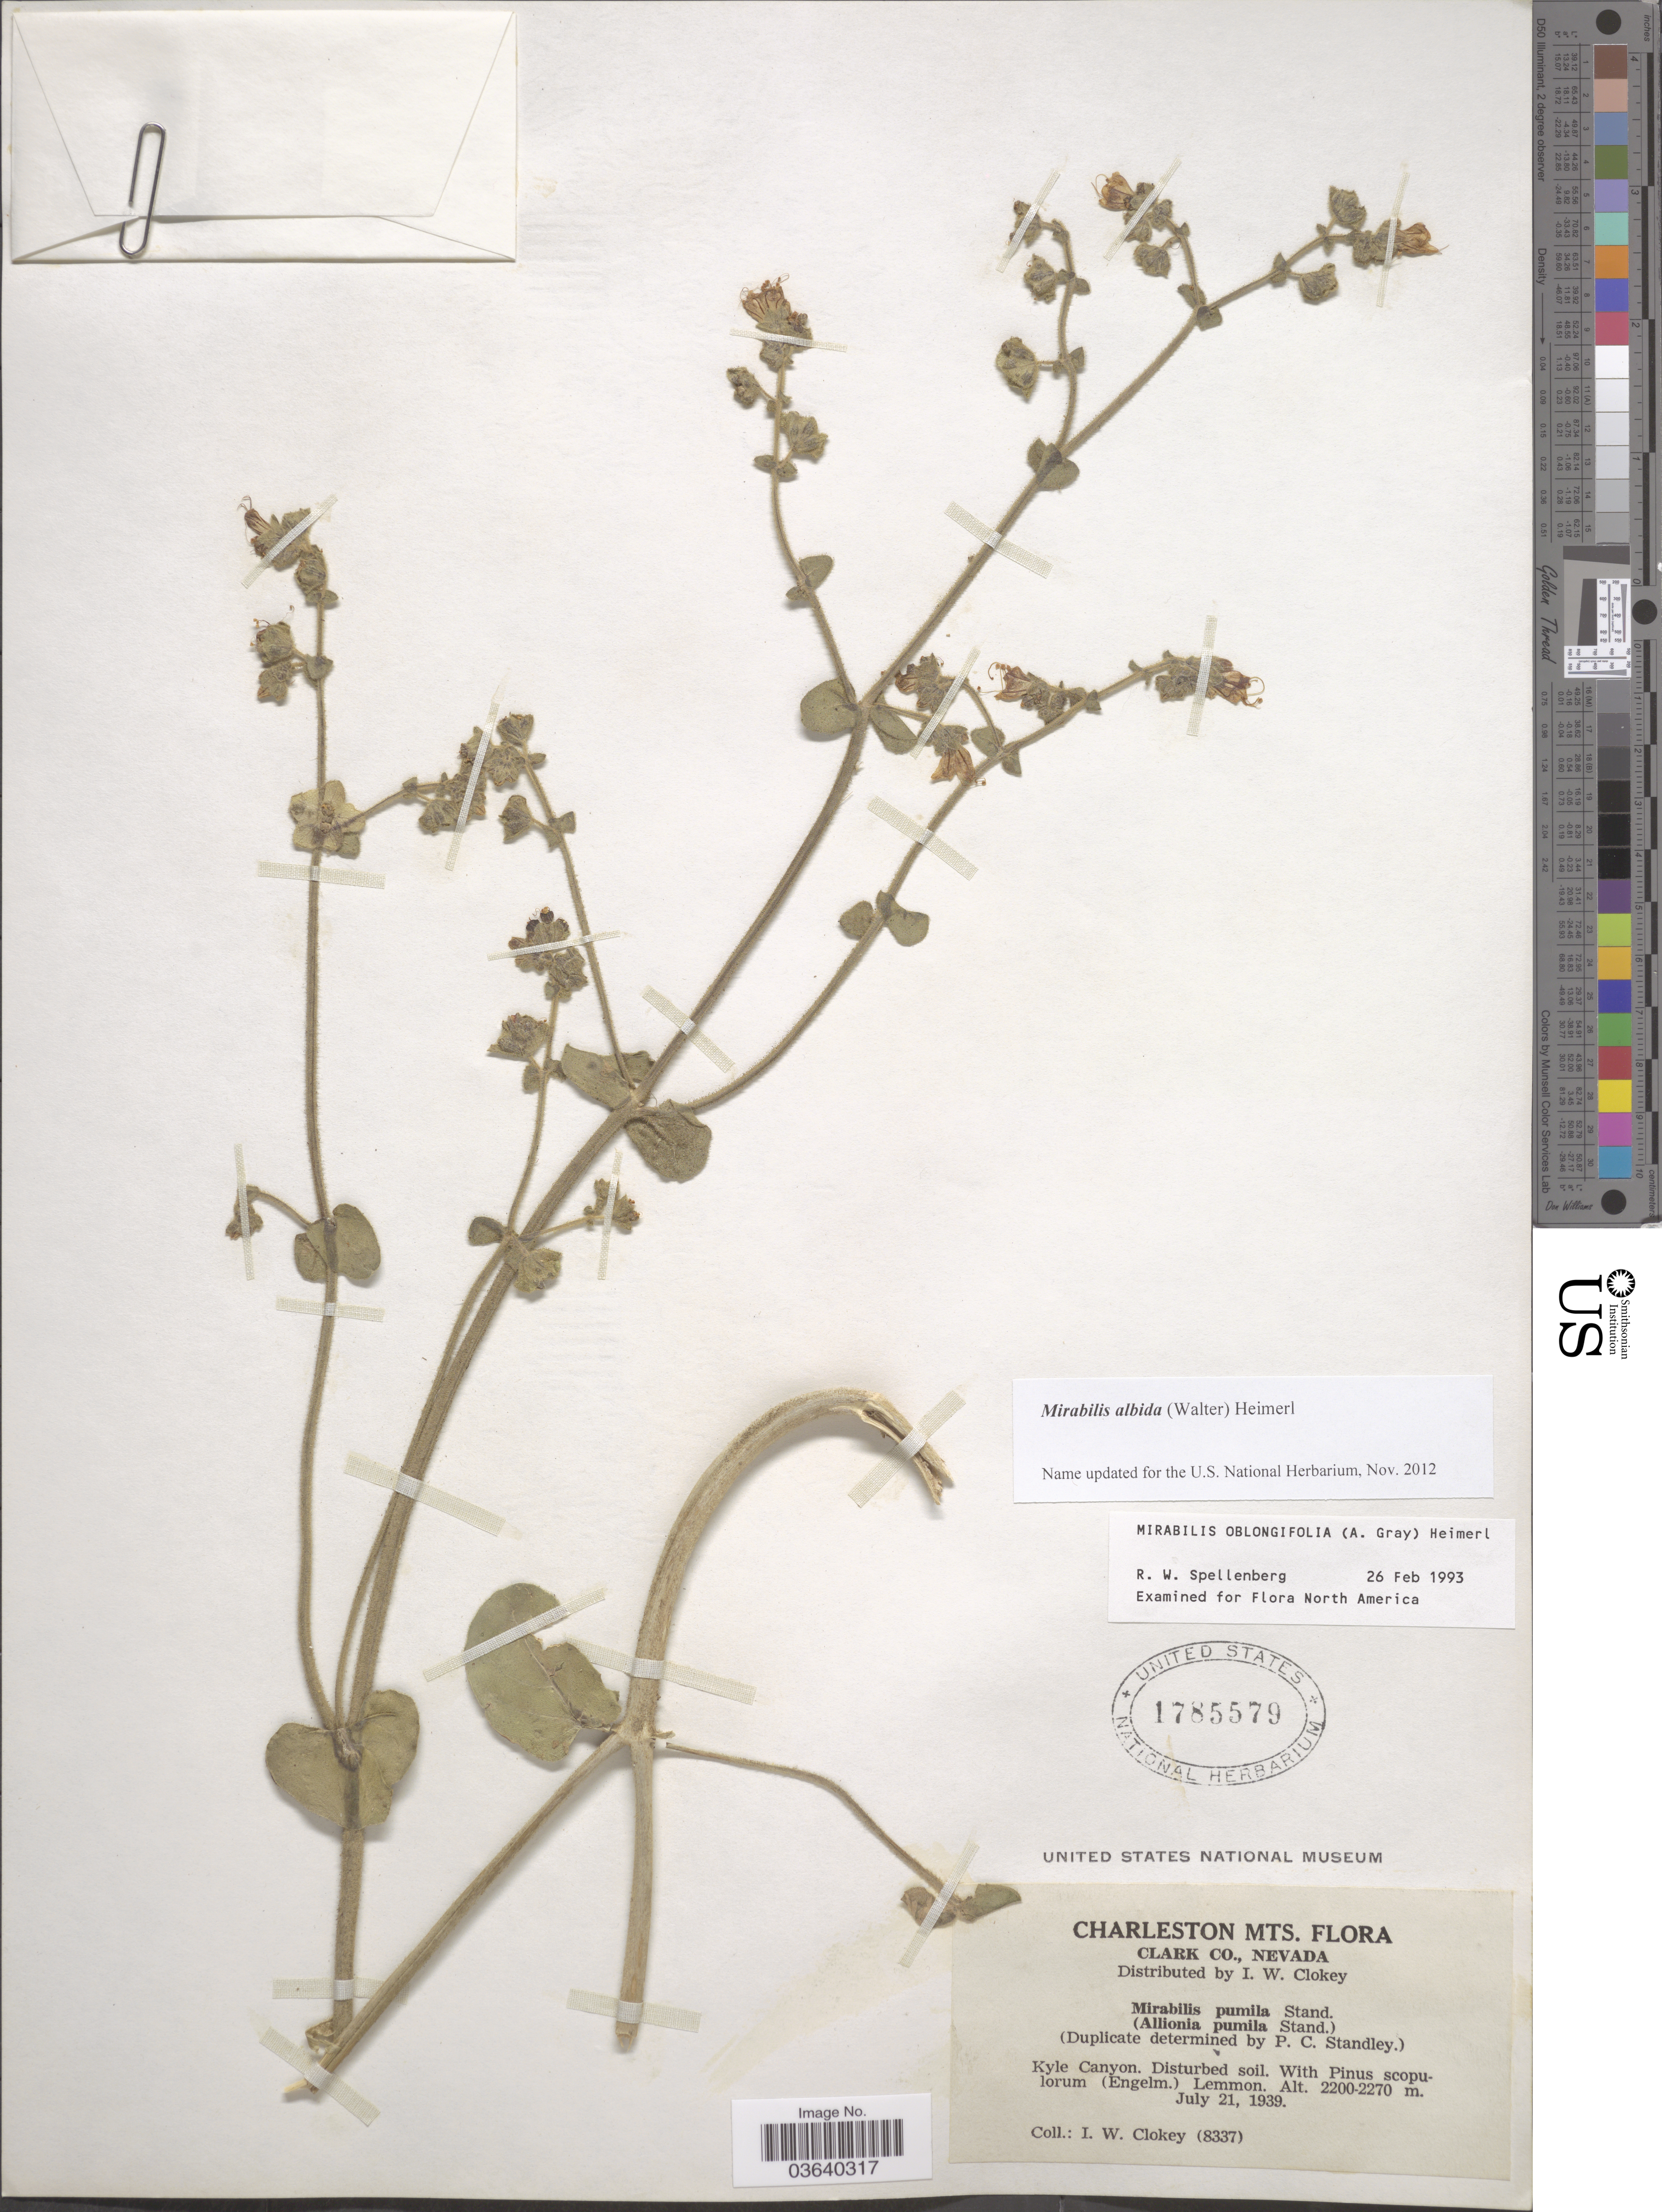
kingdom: Plantae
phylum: Tracheophyta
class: Magnoliopsida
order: Caryophyllales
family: Nyctaginaceae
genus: Mirabilis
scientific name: Mirabilis albida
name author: (Walter) Heimerl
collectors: I. W. Clokey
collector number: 8337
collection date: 1939-07-21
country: United States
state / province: Nevada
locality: Charleston Mts. Clark Co. Kyle Canyon.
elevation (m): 2200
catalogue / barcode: US 1785579